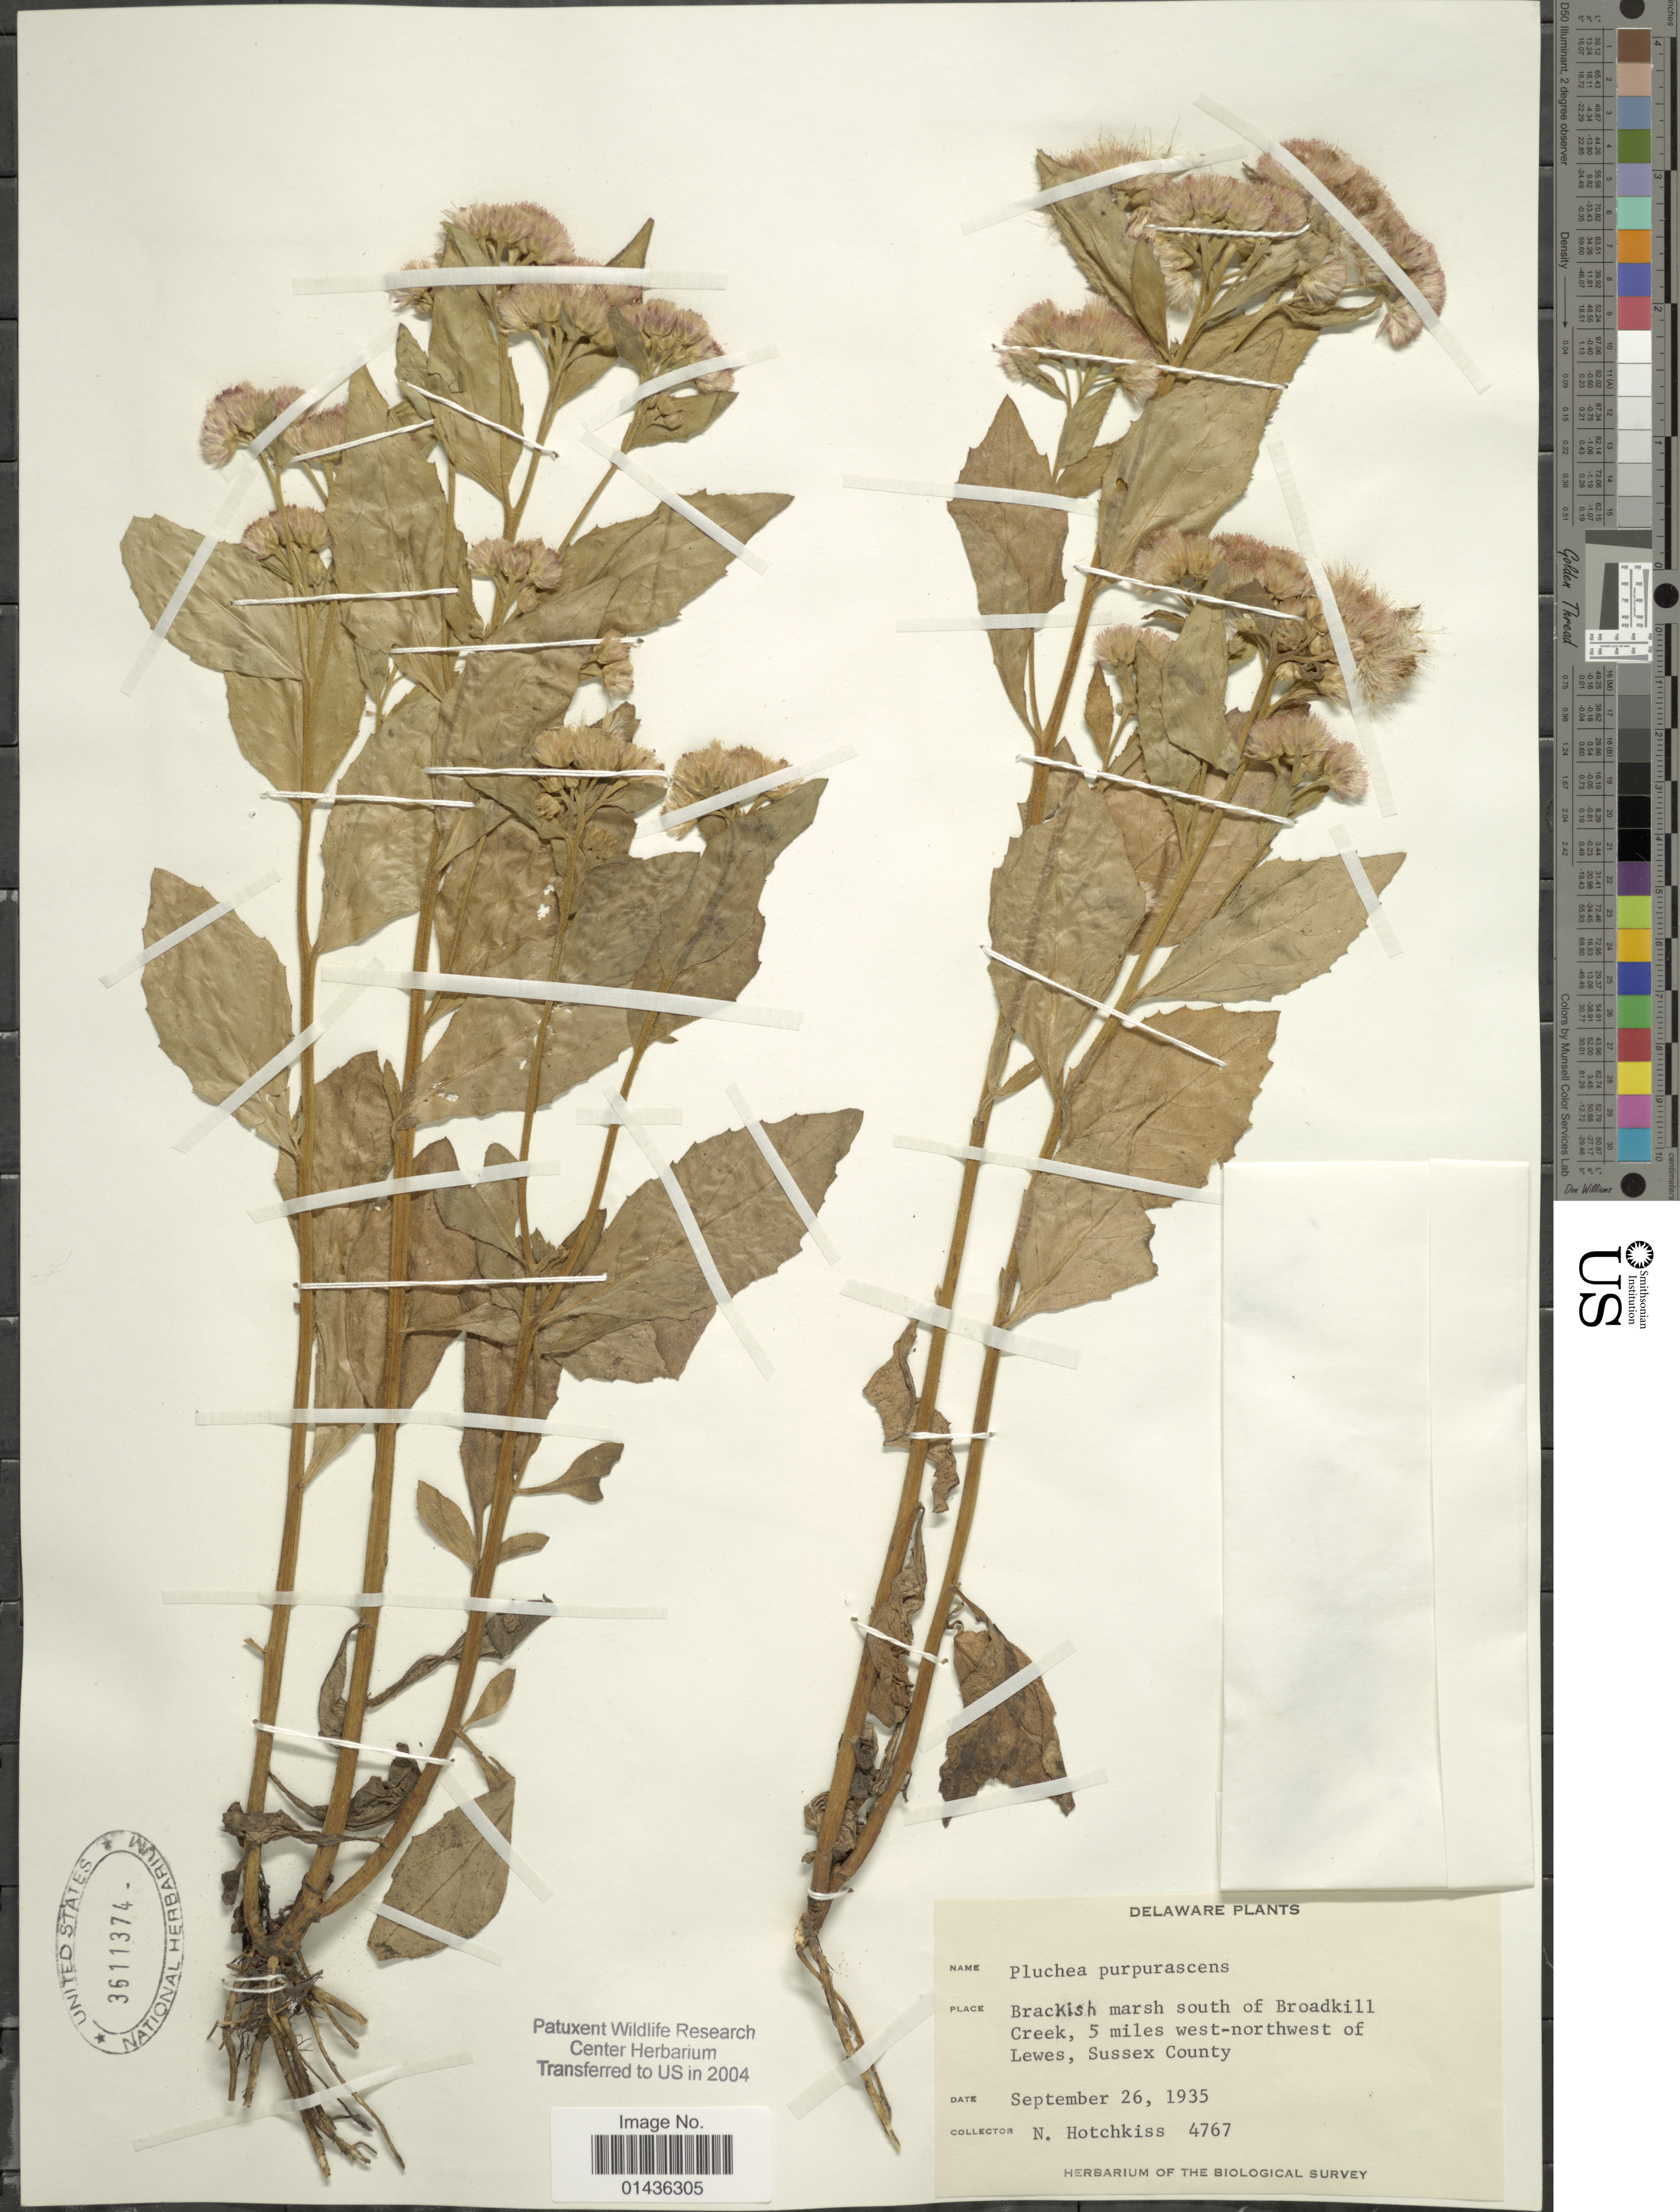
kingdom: Plantae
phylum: Tracheophyta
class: Magnoliopsida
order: Asterales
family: Asteraceae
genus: Pluchea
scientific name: Pluchea odorata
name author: (L.) Cass.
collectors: N. Hotchkiss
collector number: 4767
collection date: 1935-09-26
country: United States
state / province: Delaware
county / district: Sussex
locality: South of Broadkill Creek, 5 miles west-northwest of Lewes, Sussex County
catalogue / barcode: US 3611374